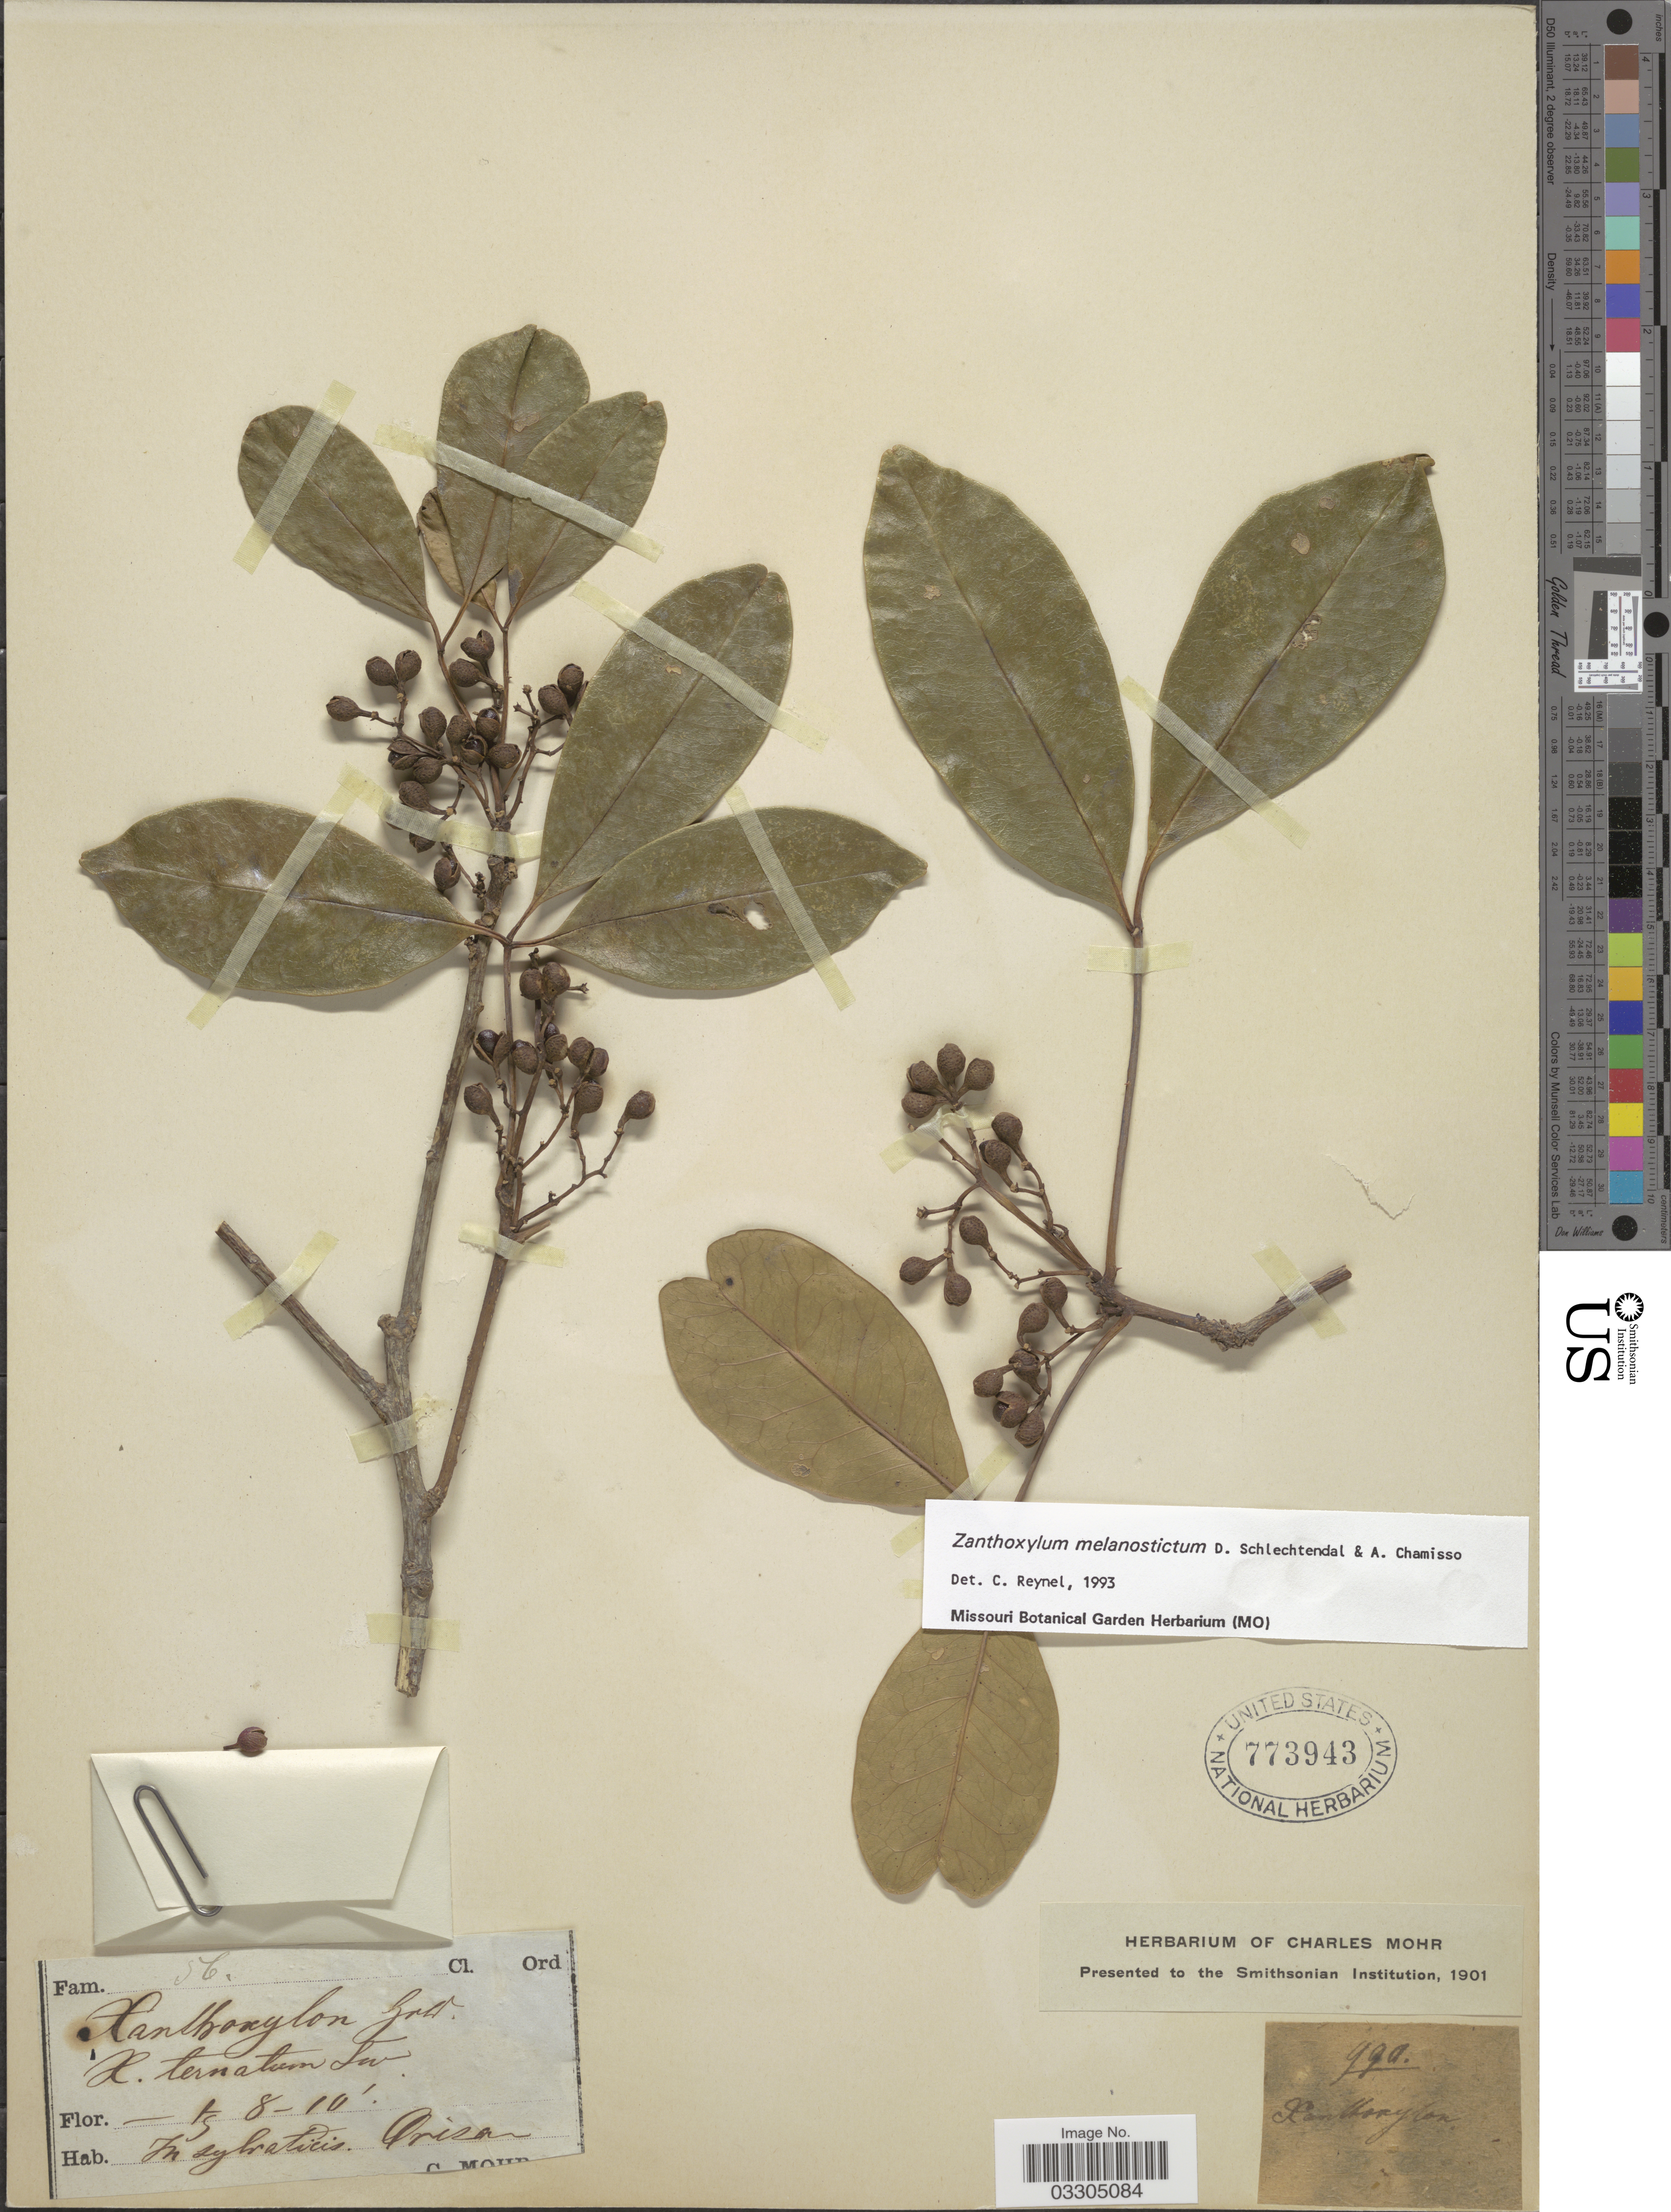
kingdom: Plantae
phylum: Tracheophyta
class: Magnoliopsida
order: Sapindales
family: Rutaceae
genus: Zanthoxylum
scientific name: Zanthoxylum melanostictum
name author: Schltdl. & Cham.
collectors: Mohr, C. T. (herbarium)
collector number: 56/99a?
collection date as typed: Transcribed d/m/y: 1/8/10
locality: Oriza [interpreted].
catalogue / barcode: US 773943